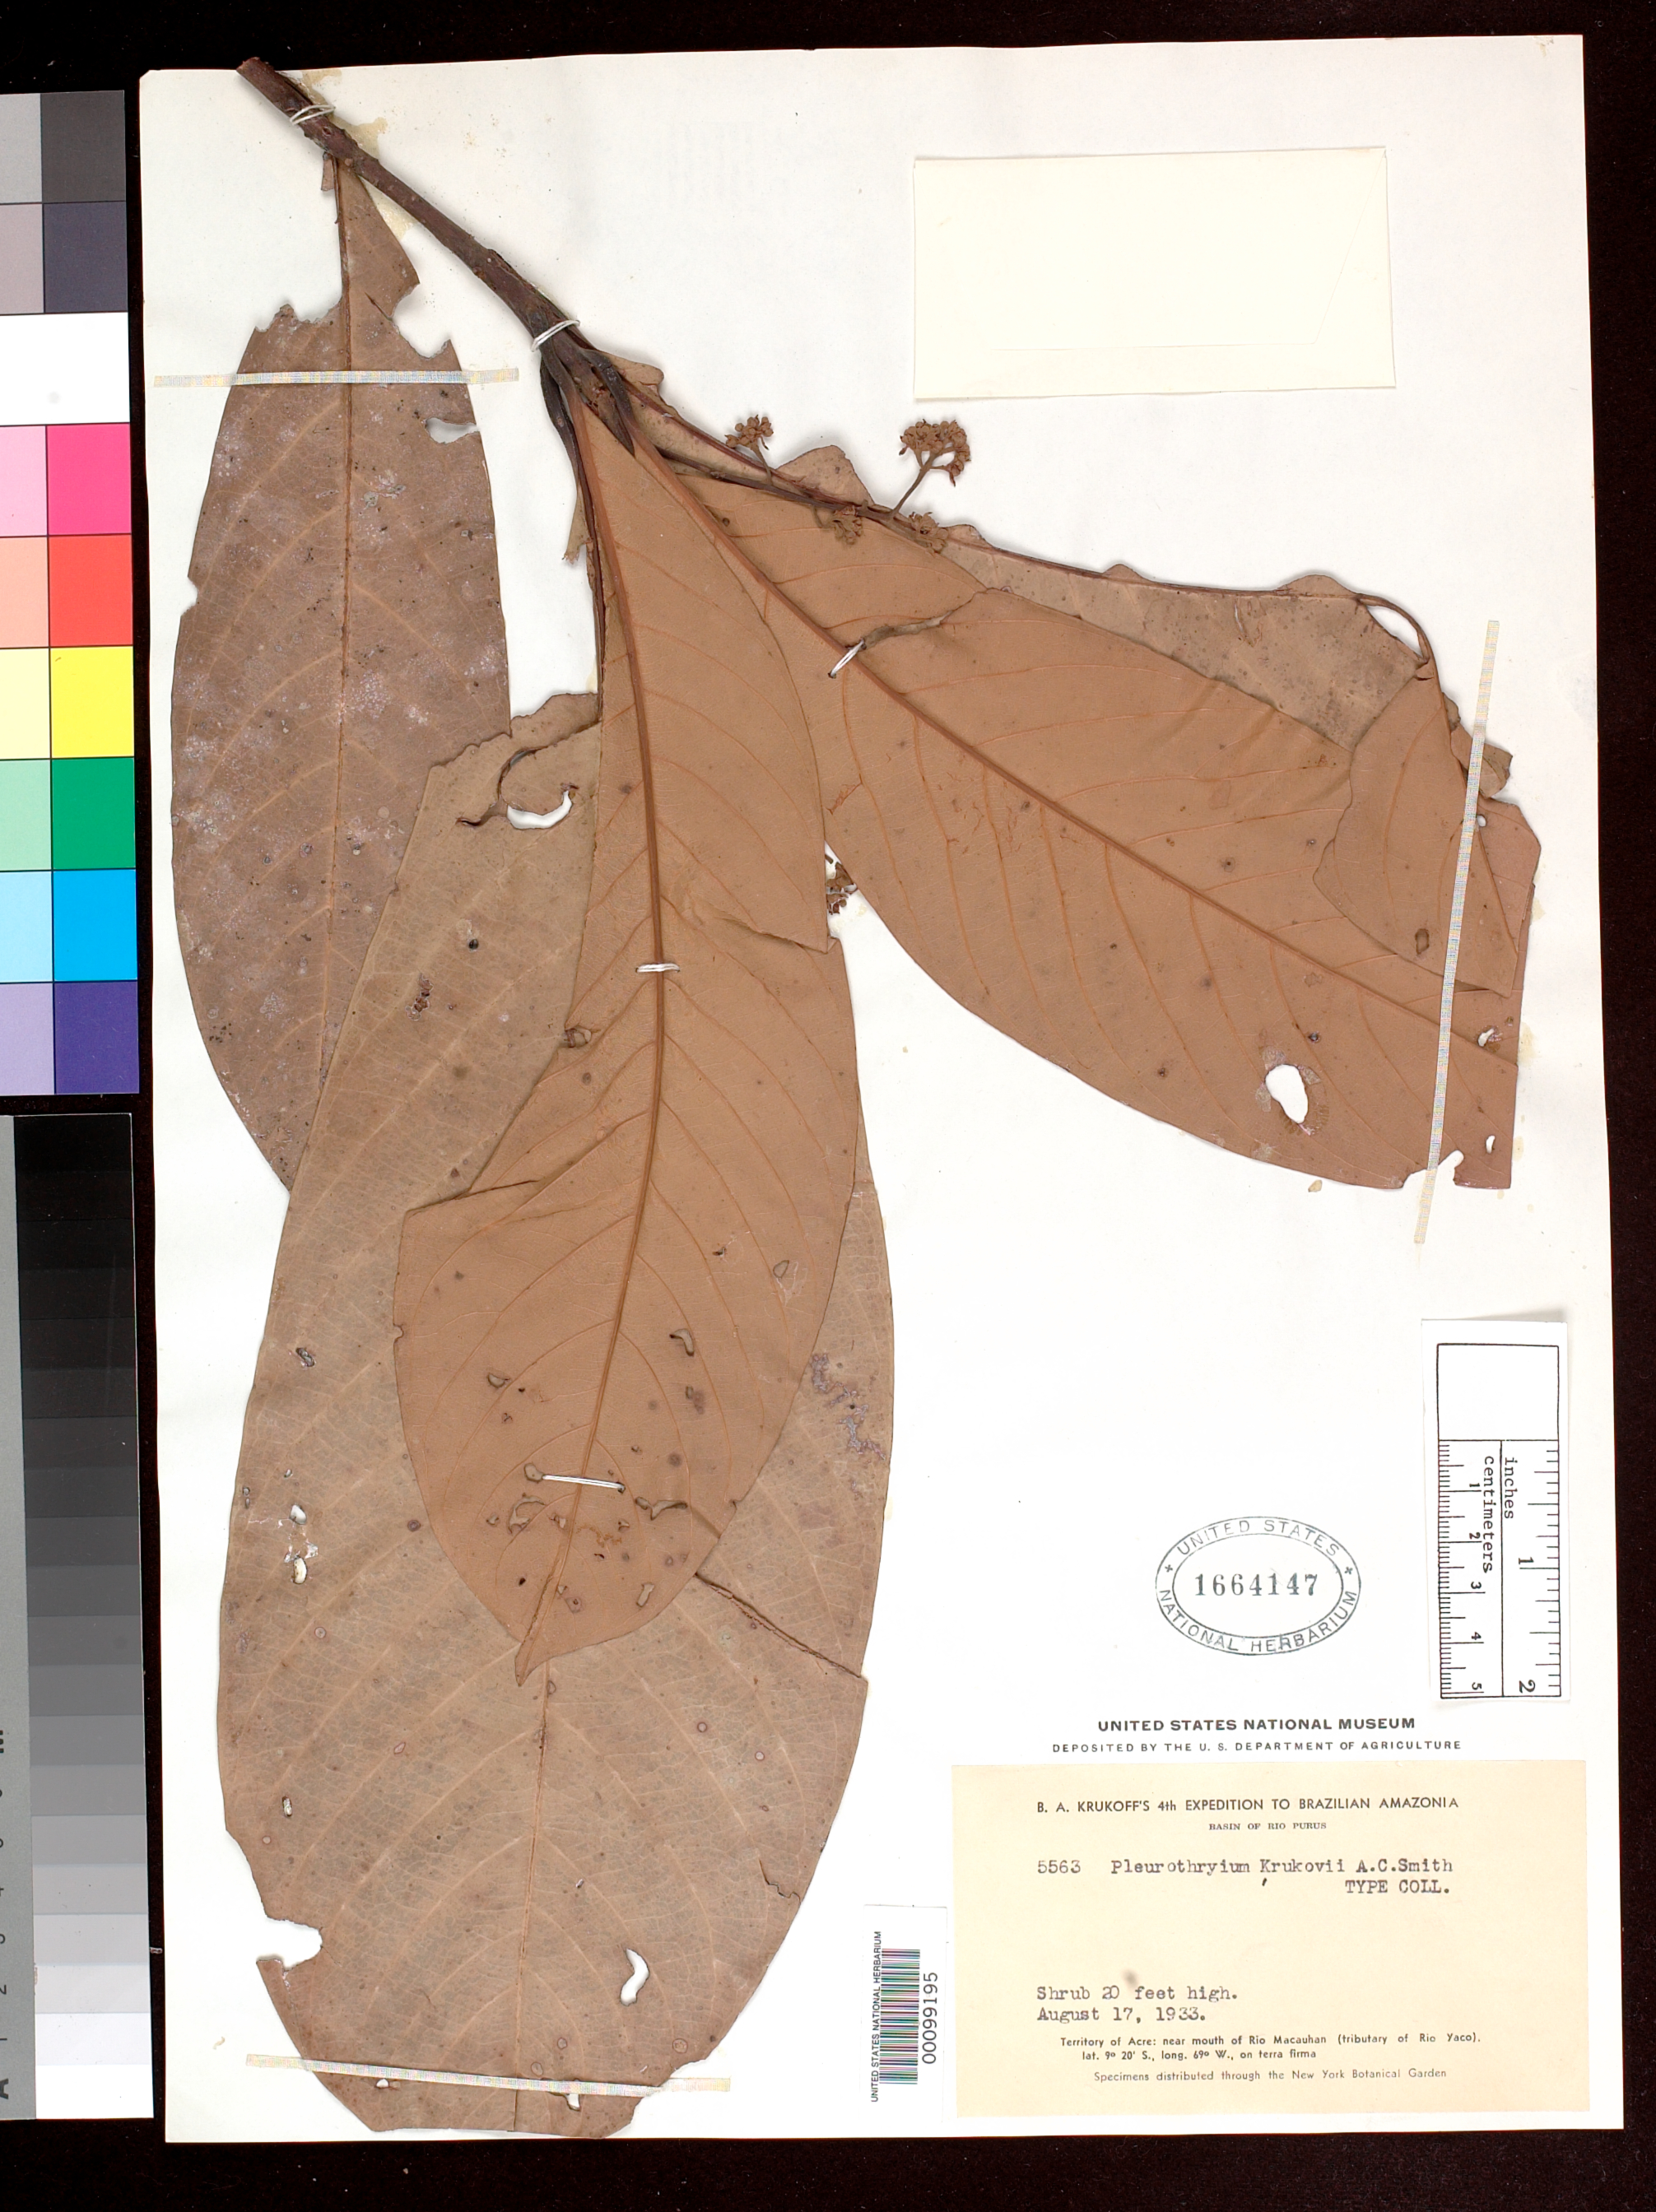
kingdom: Plantae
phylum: Tracheophyta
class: Magnoliopsida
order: Laurales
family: Lauraceae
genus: Pleurothyrium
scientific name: Pleurothyrium krukovii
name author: A.C. Sm.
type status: Isotype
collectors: B. A. Krukoff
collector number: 5563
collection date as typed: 01 Jul 1933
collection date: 1933-07-01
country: Brazil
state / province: Acre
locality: Near mouth of Rio Embira.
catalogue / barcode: US 1664147